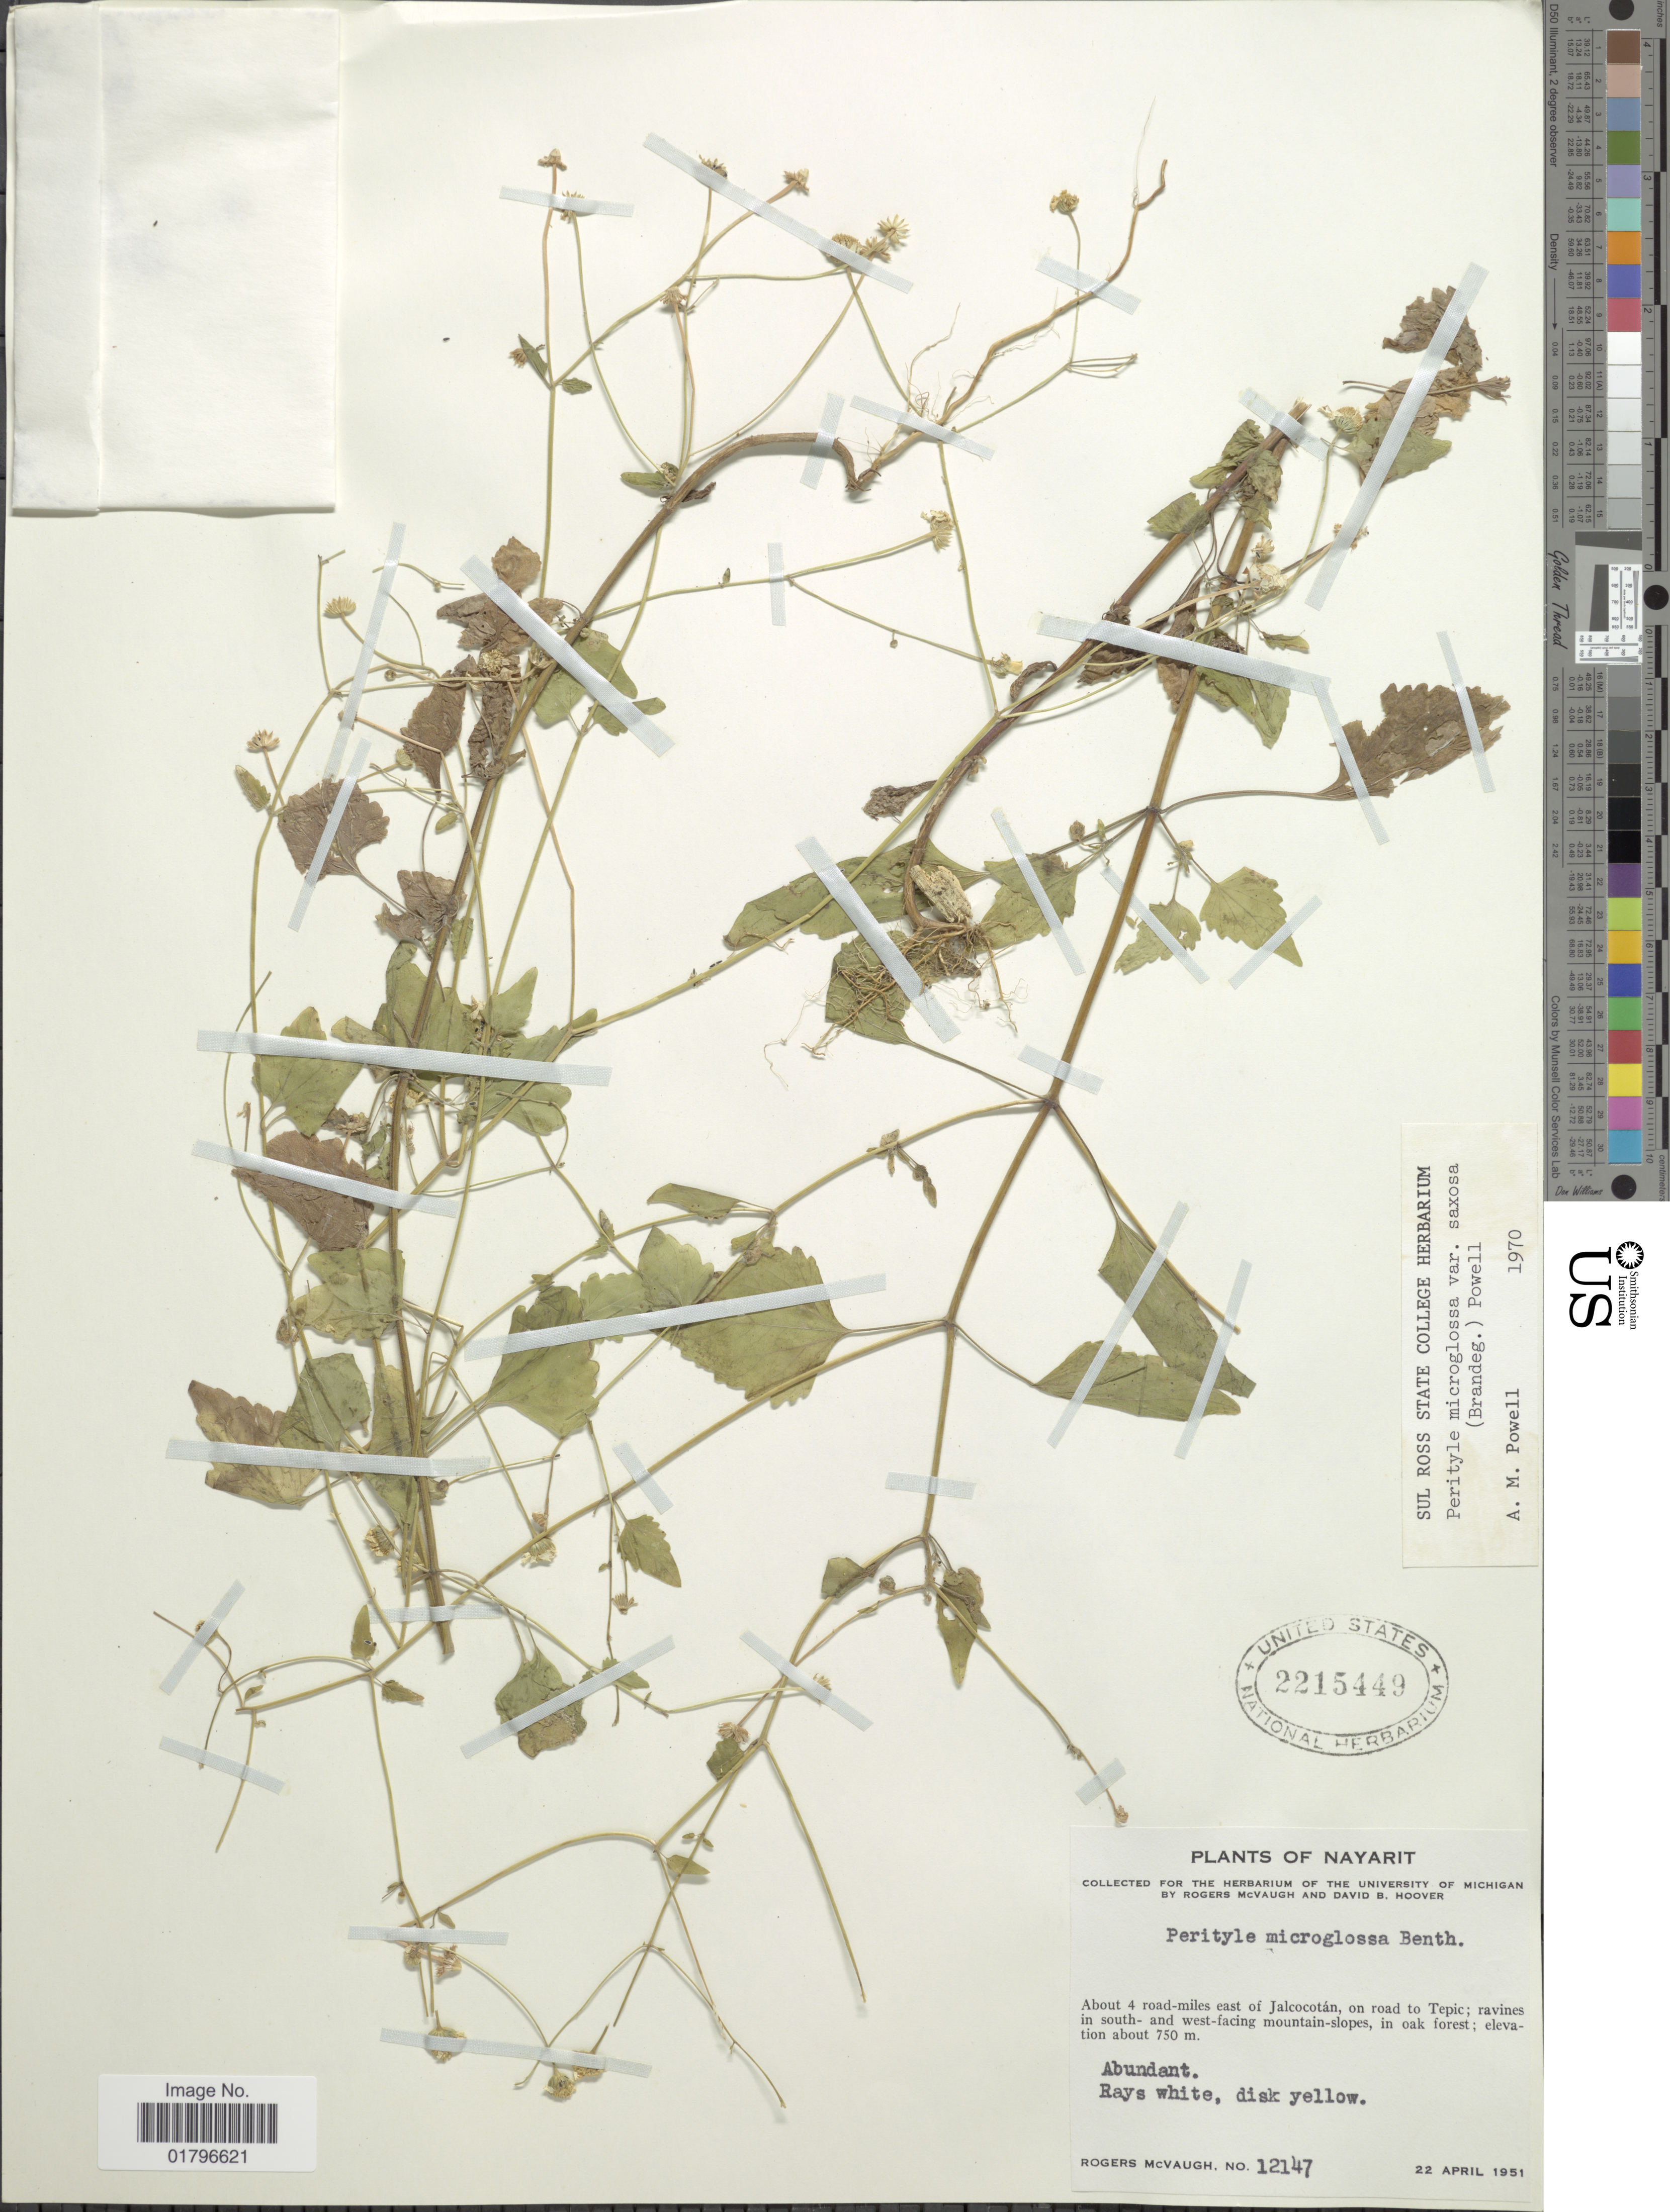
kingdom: Plantae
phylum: Tracheophyta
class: Magnoliopsida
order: Asterales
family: Asteraceae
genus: Perityle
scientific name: Perityle microglossa var. saxosa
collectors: R. McVaugh & D. B. Hoover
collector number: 12147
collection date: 1951-04-22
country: Mexico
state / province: Nayarit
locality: About 4 road-miles east of Jalcocotan, on road to Tepic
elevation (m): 750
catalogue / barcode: US 2215449